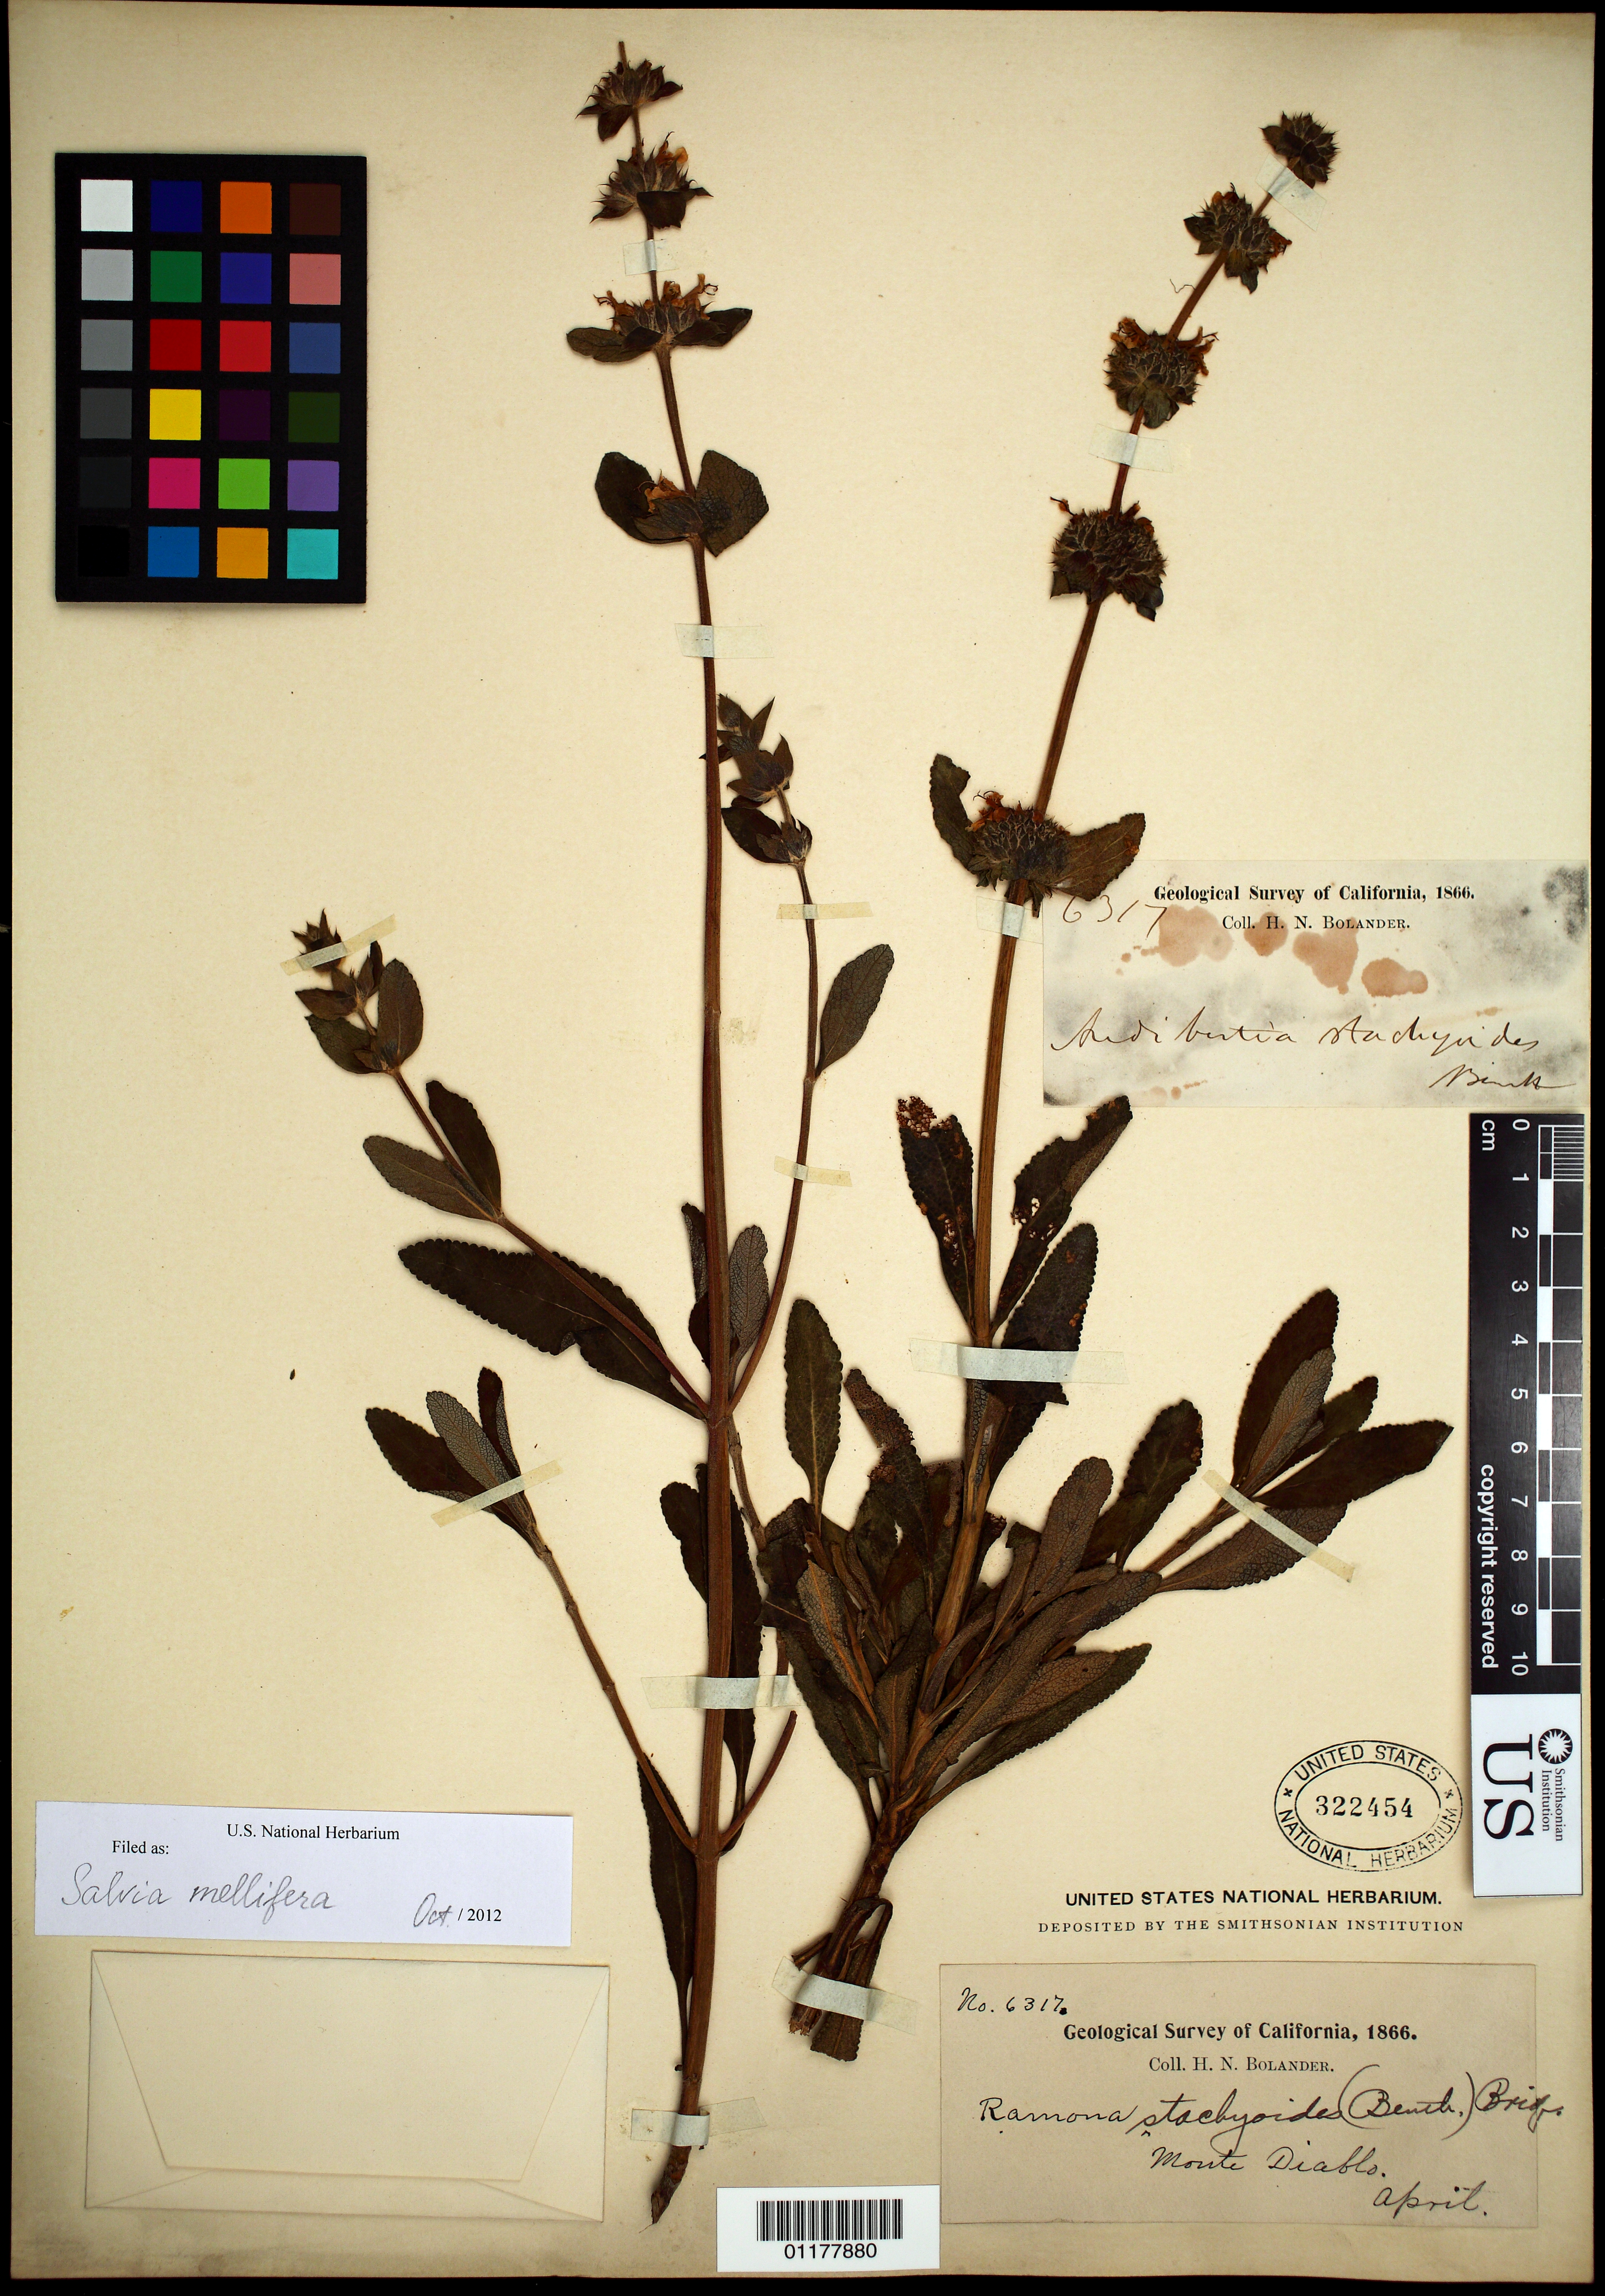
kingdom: Plantae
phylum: Tracheophyta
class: Magnoliopsida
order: Lamiales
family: Lamiaceae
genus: Salvia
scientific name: Salvia mellifera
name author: Greene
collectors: H. Bolander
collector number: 6317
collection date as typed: Apr 1866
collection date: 1866-04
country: United States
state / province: California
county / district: Contra Costa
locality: Monte Diablo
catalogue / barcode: US 322454